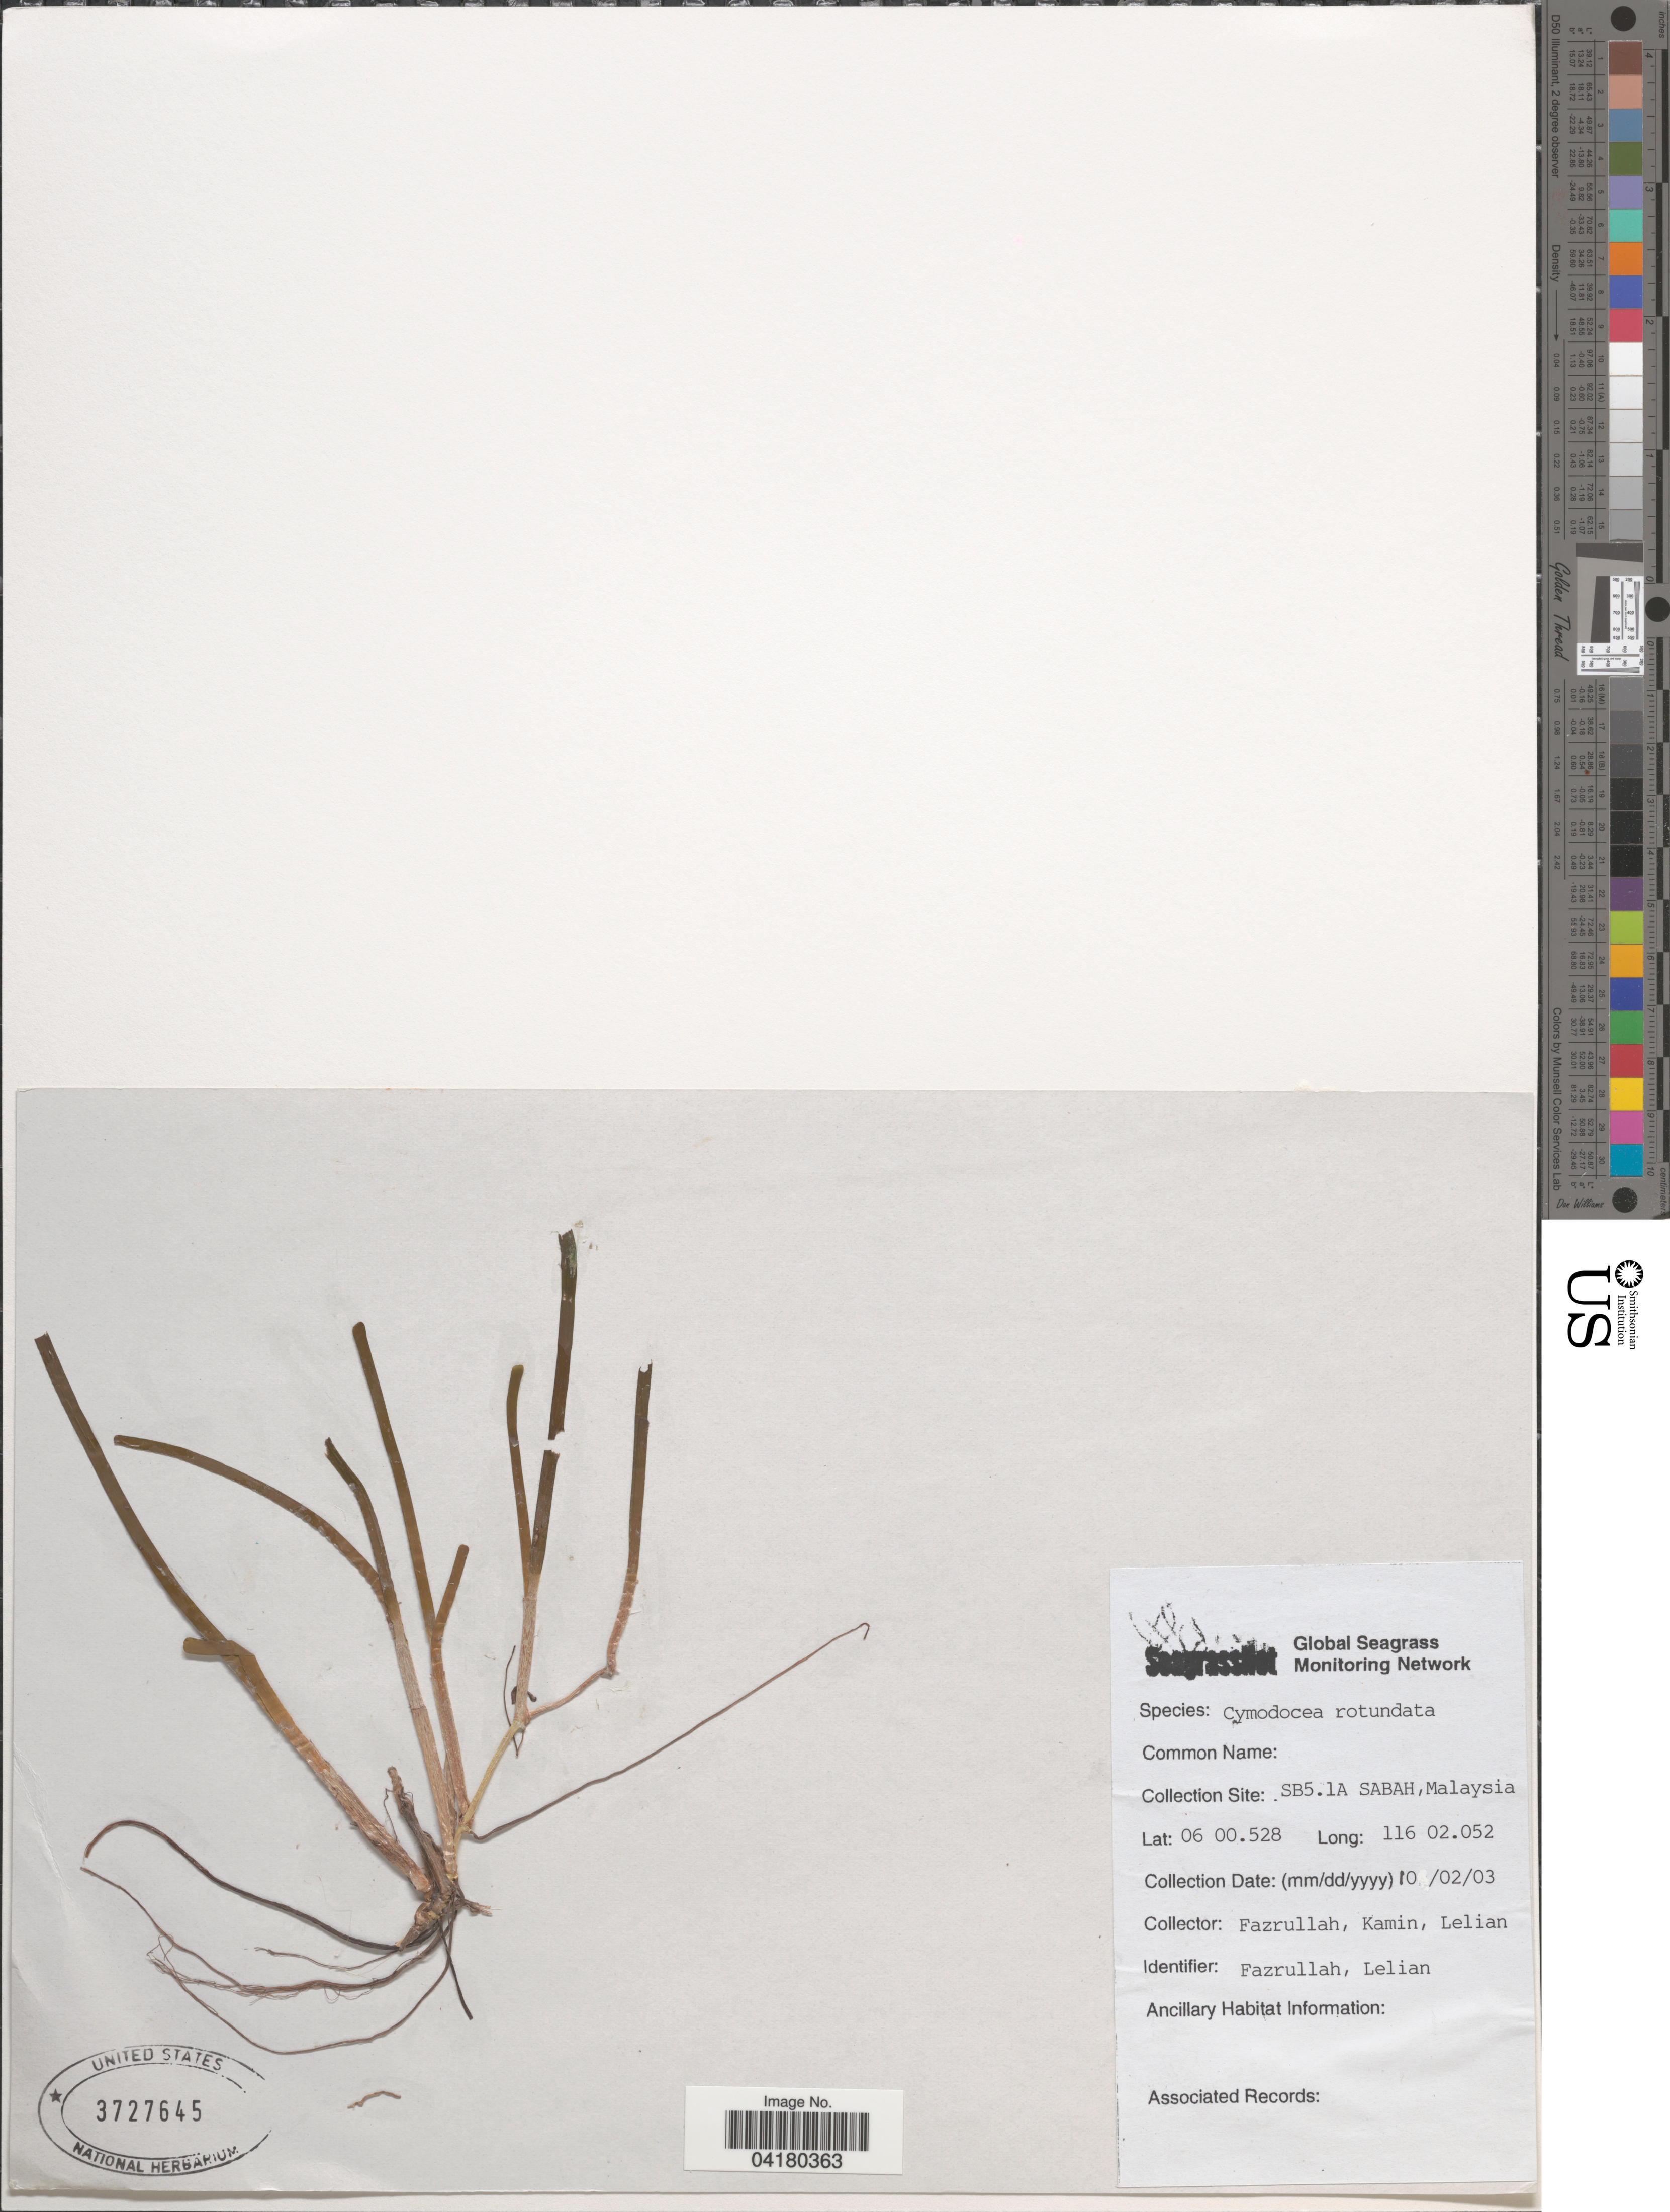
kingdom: Plantae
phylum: Tracheophyta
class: Liliopsida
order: Alismatales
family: Cymodoceaceae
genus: Cymodocea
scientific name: Cymodocea rotundata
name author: Asch. & Schweinf.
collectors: Fazrullah, Kamin & Lelian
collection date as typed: Transcribed d/m/y: 2/10/3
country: Malaysia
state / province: Sabah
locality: SB5.1A.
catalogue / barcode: US 3727645